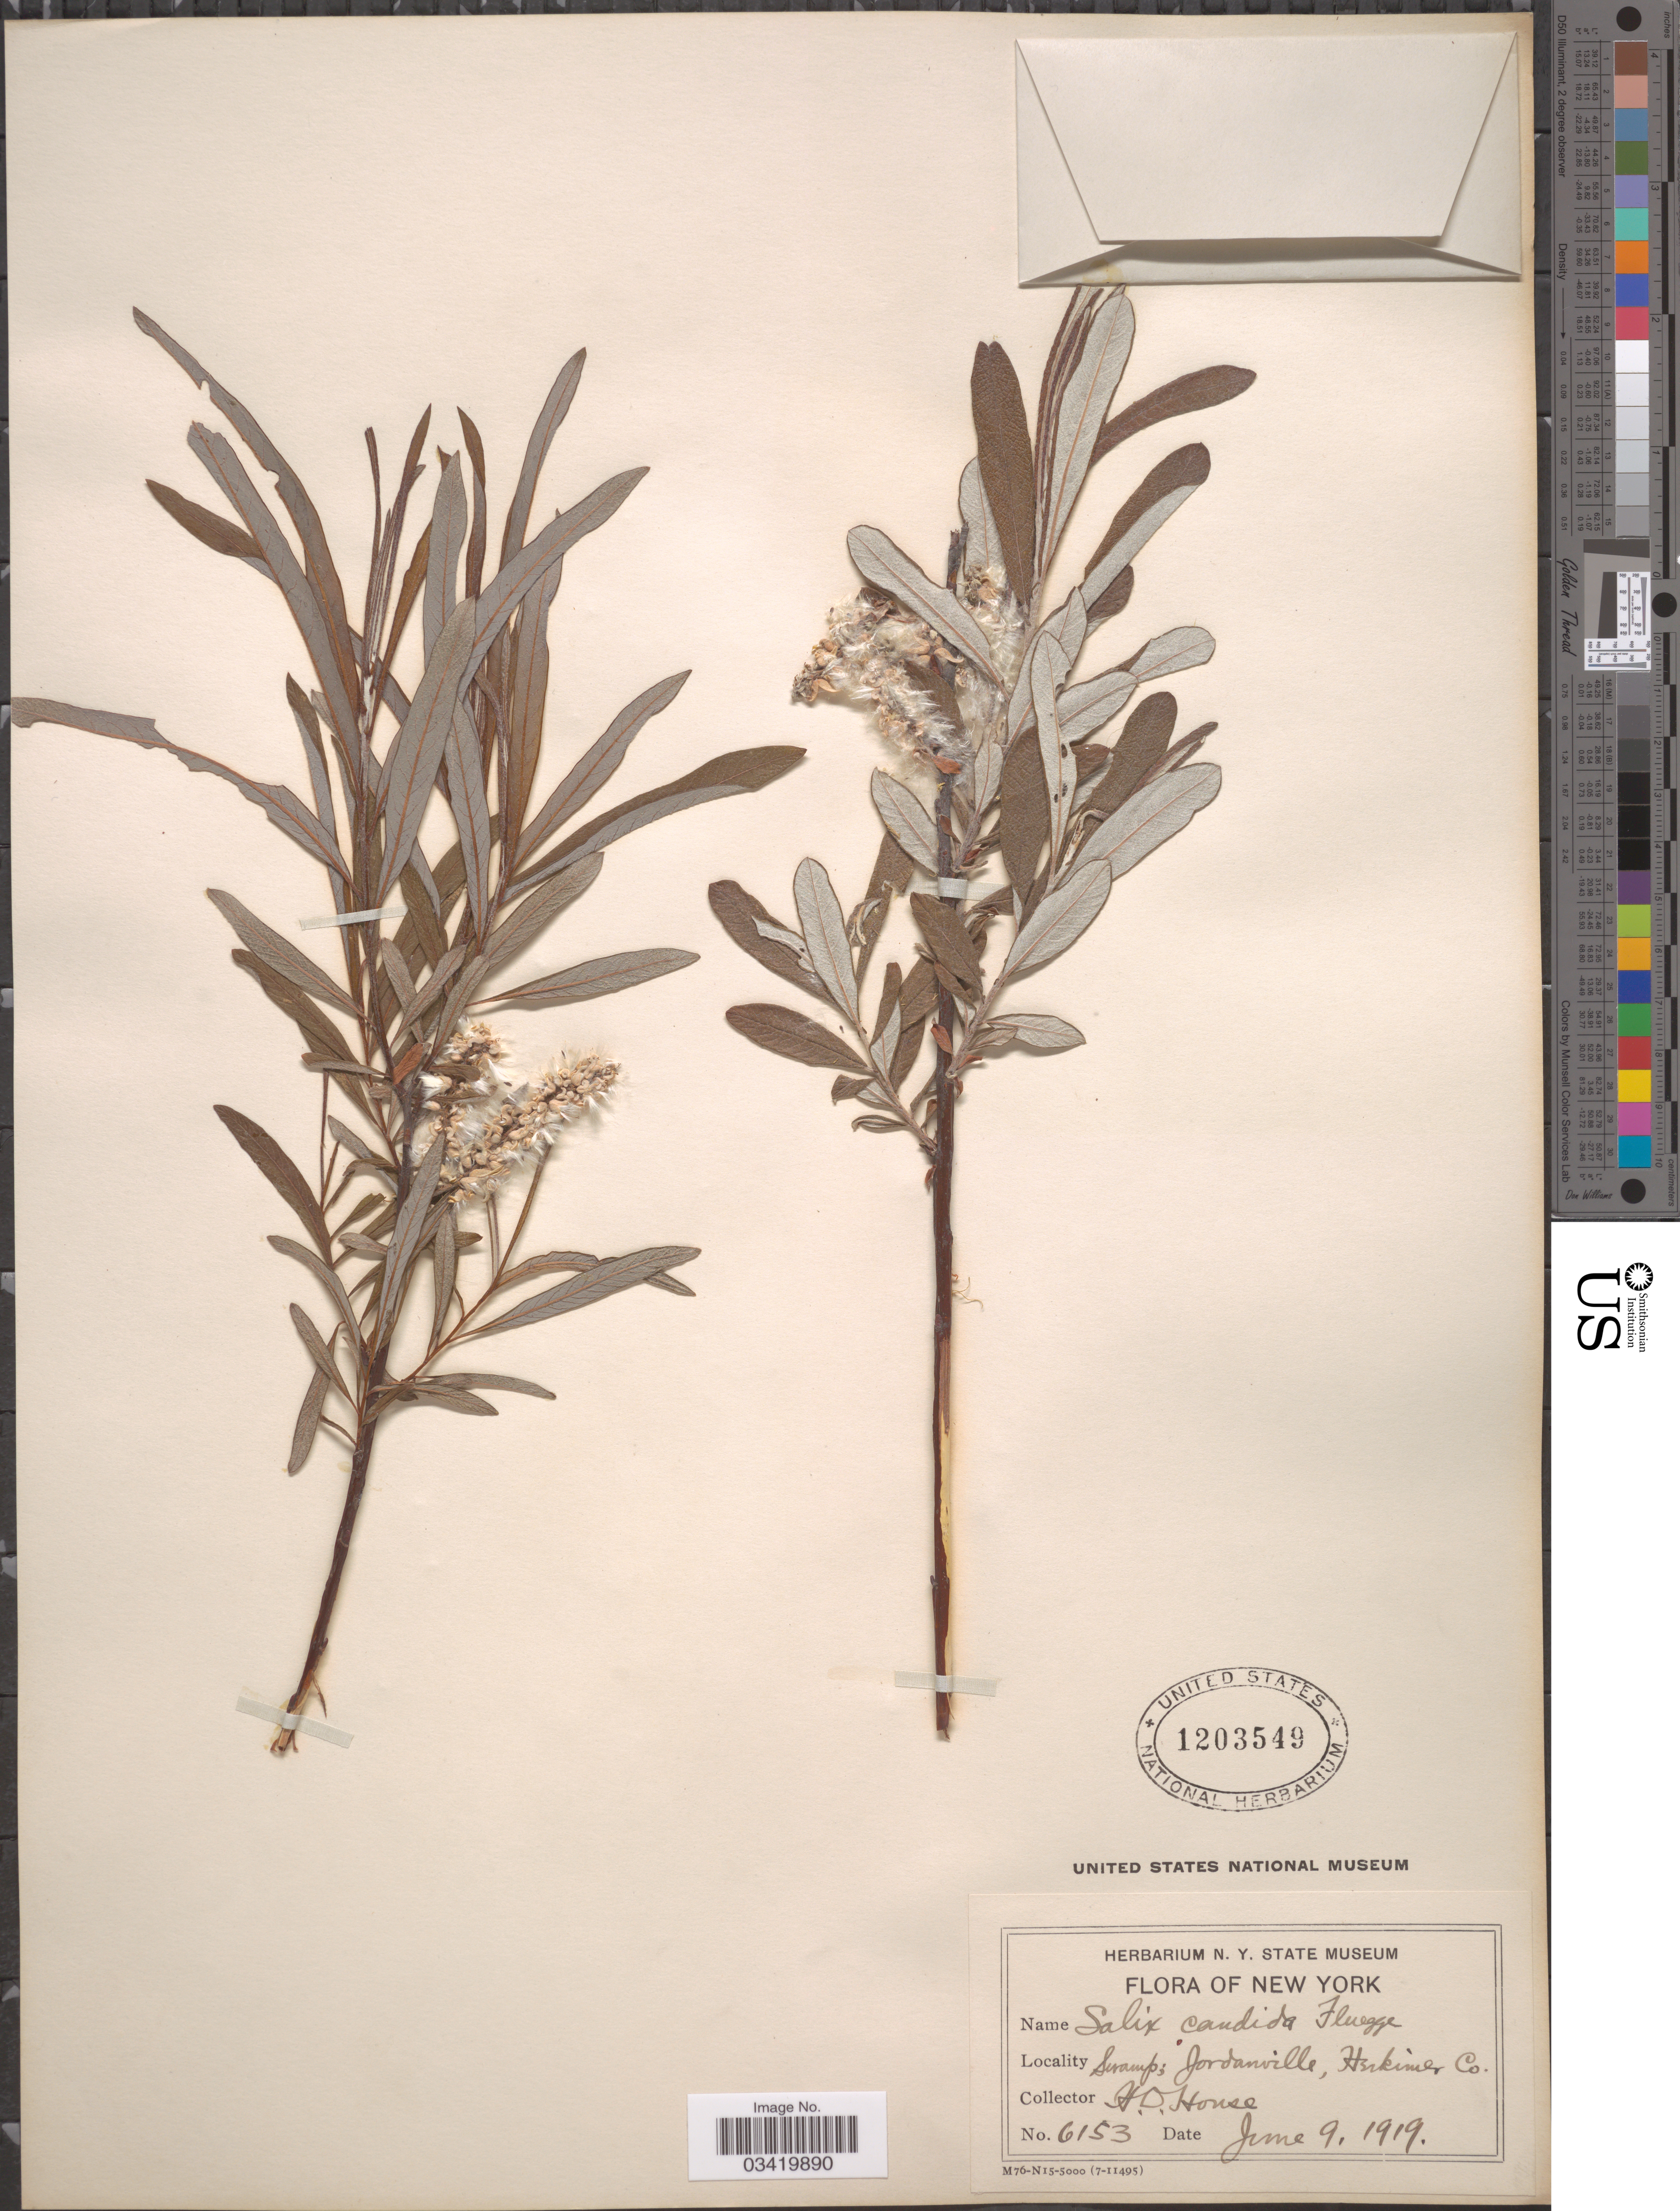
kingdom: Plantae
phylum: Tracheophyta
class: Magnoliopsida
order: Malpighiales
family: Salicaceae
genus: Salix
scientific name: Salix candida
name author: Flüggé ex Willd.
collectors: H. D. House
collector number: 6153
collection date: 1919-06-09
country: United States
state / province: New York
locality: Jordanville, Herkimer Co.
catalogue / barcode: US 1203549